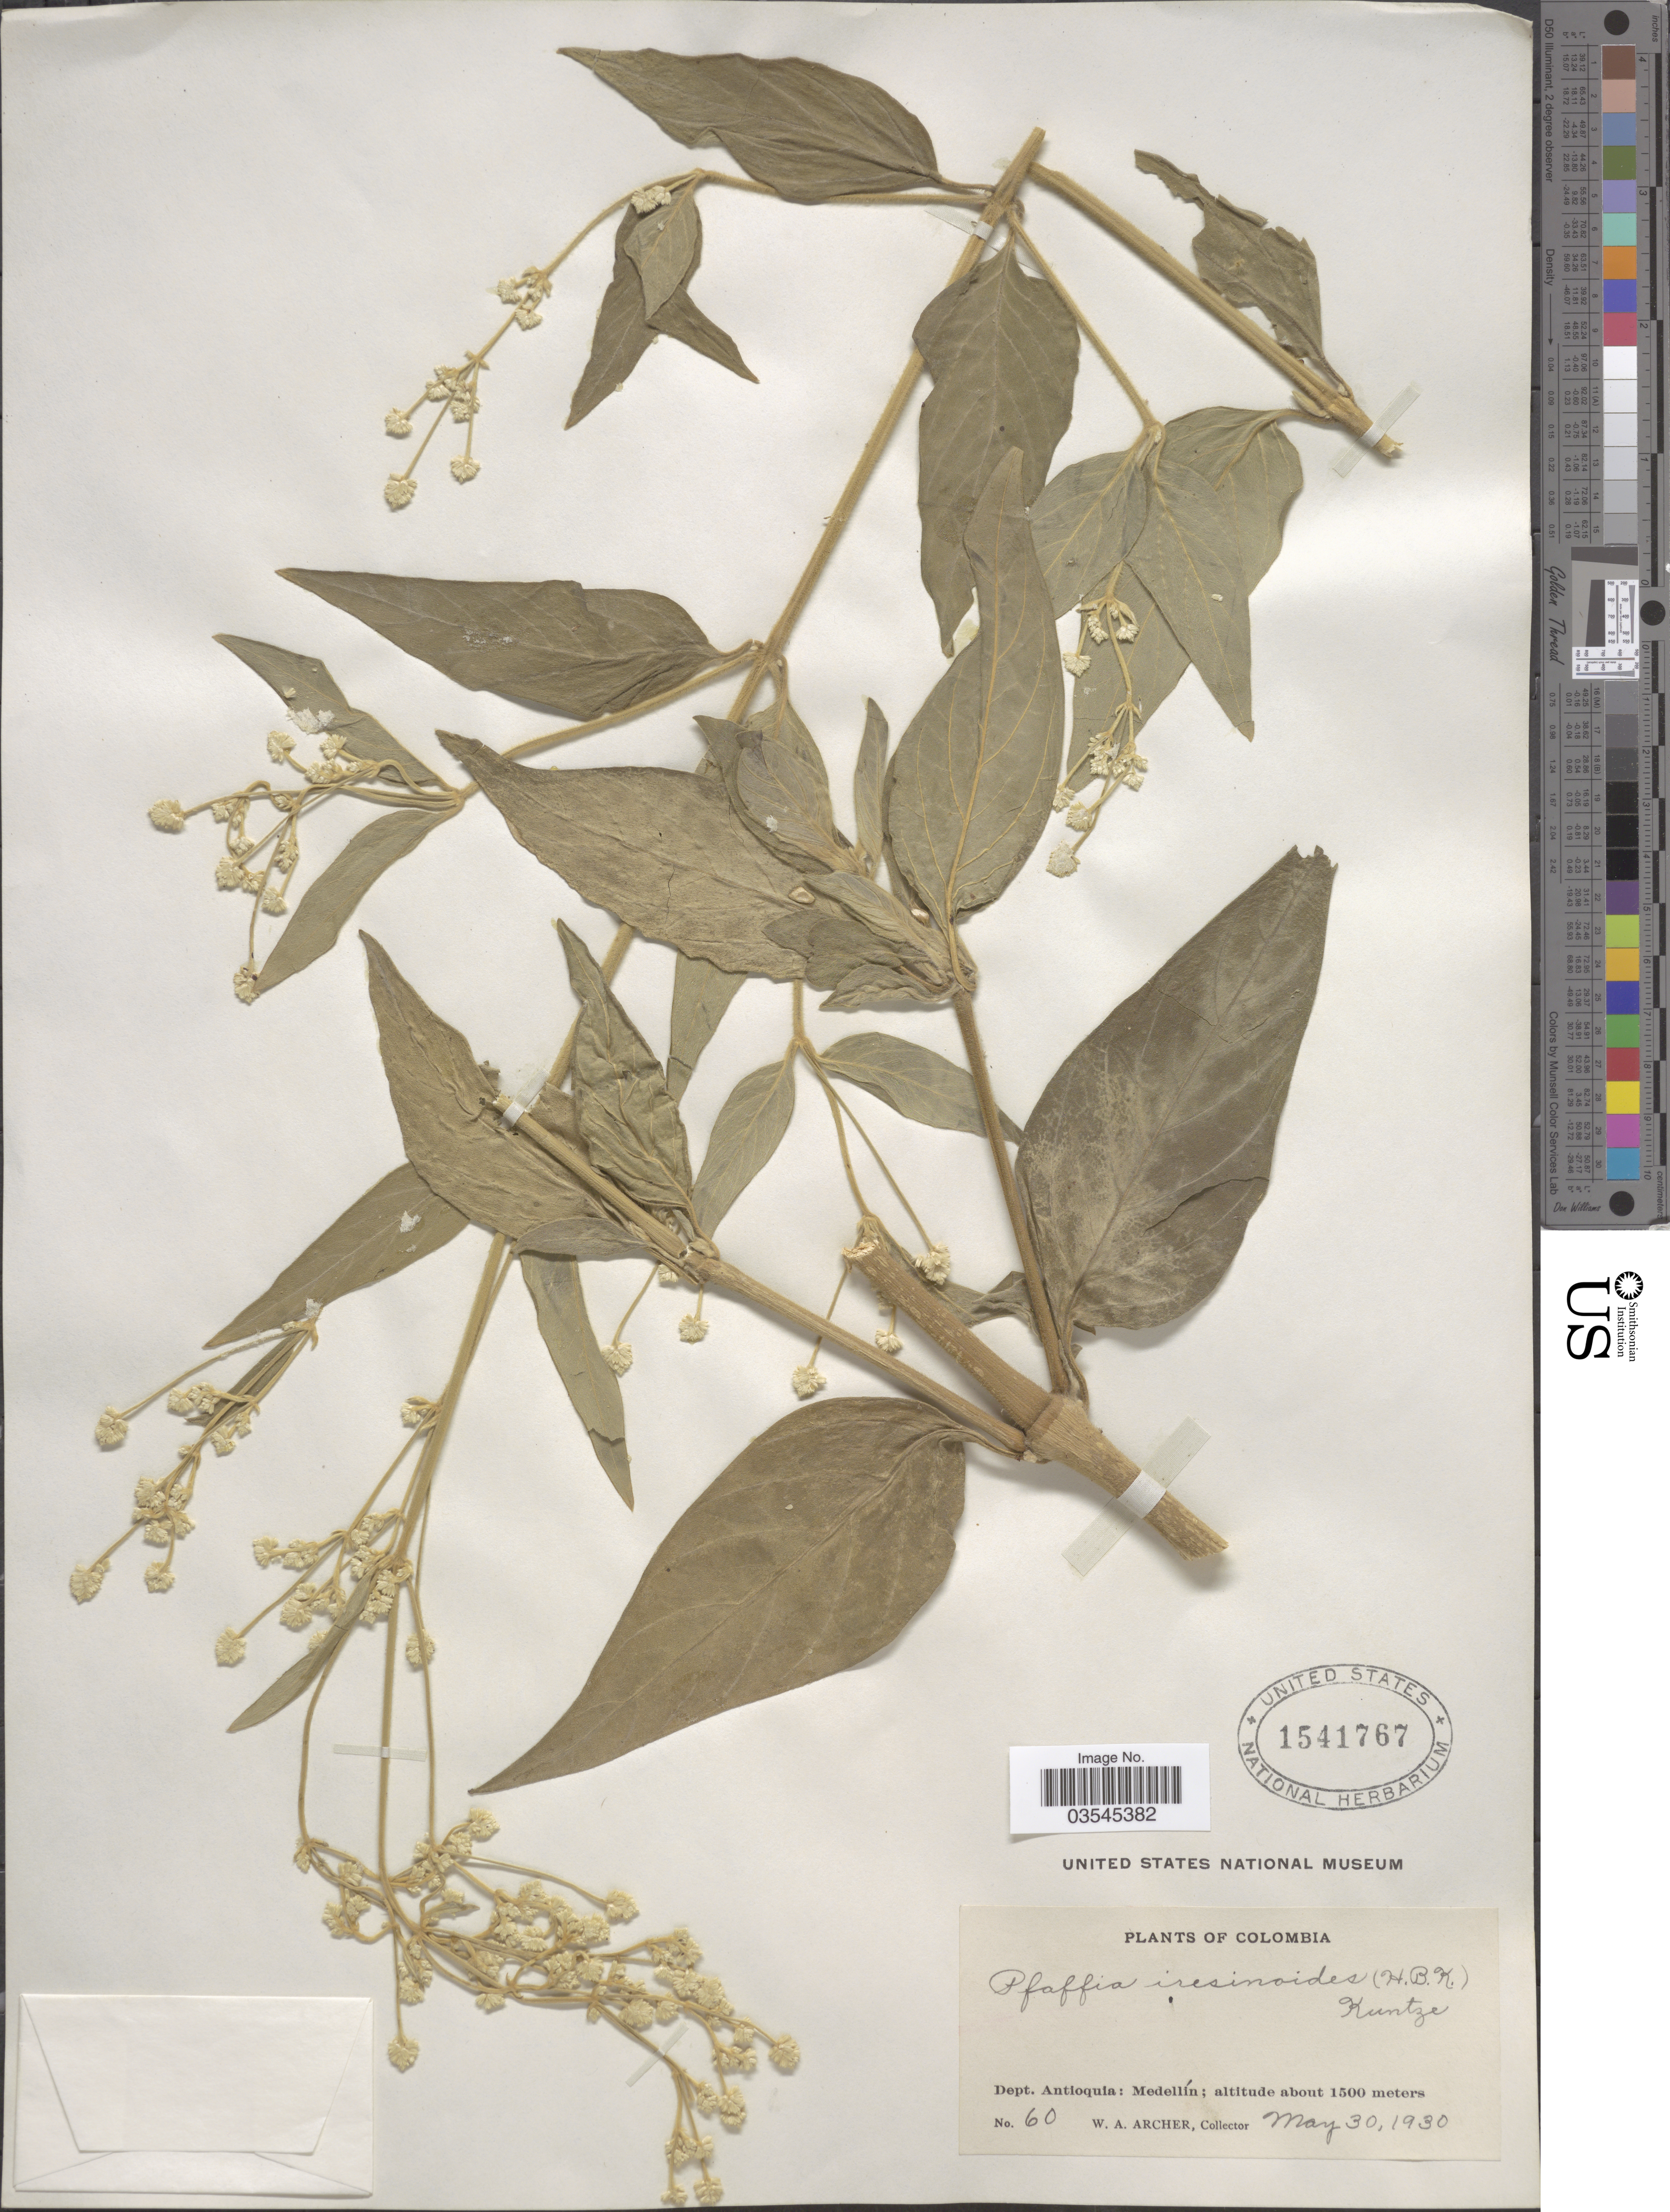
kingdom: Plantae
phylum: Tracheophyta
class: Magnoliopsida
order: Caryophyllales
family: Amaranthaceae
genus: Pfaffia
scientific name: Pfaffia iresinoides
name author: (Kunth) Spreng.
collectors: W. Archer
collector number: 60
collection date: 1930-05-30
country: Colombia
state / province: Antioquia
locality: Dept. Antioquia: Medellín.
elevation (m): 1500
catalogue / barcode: US 1541767